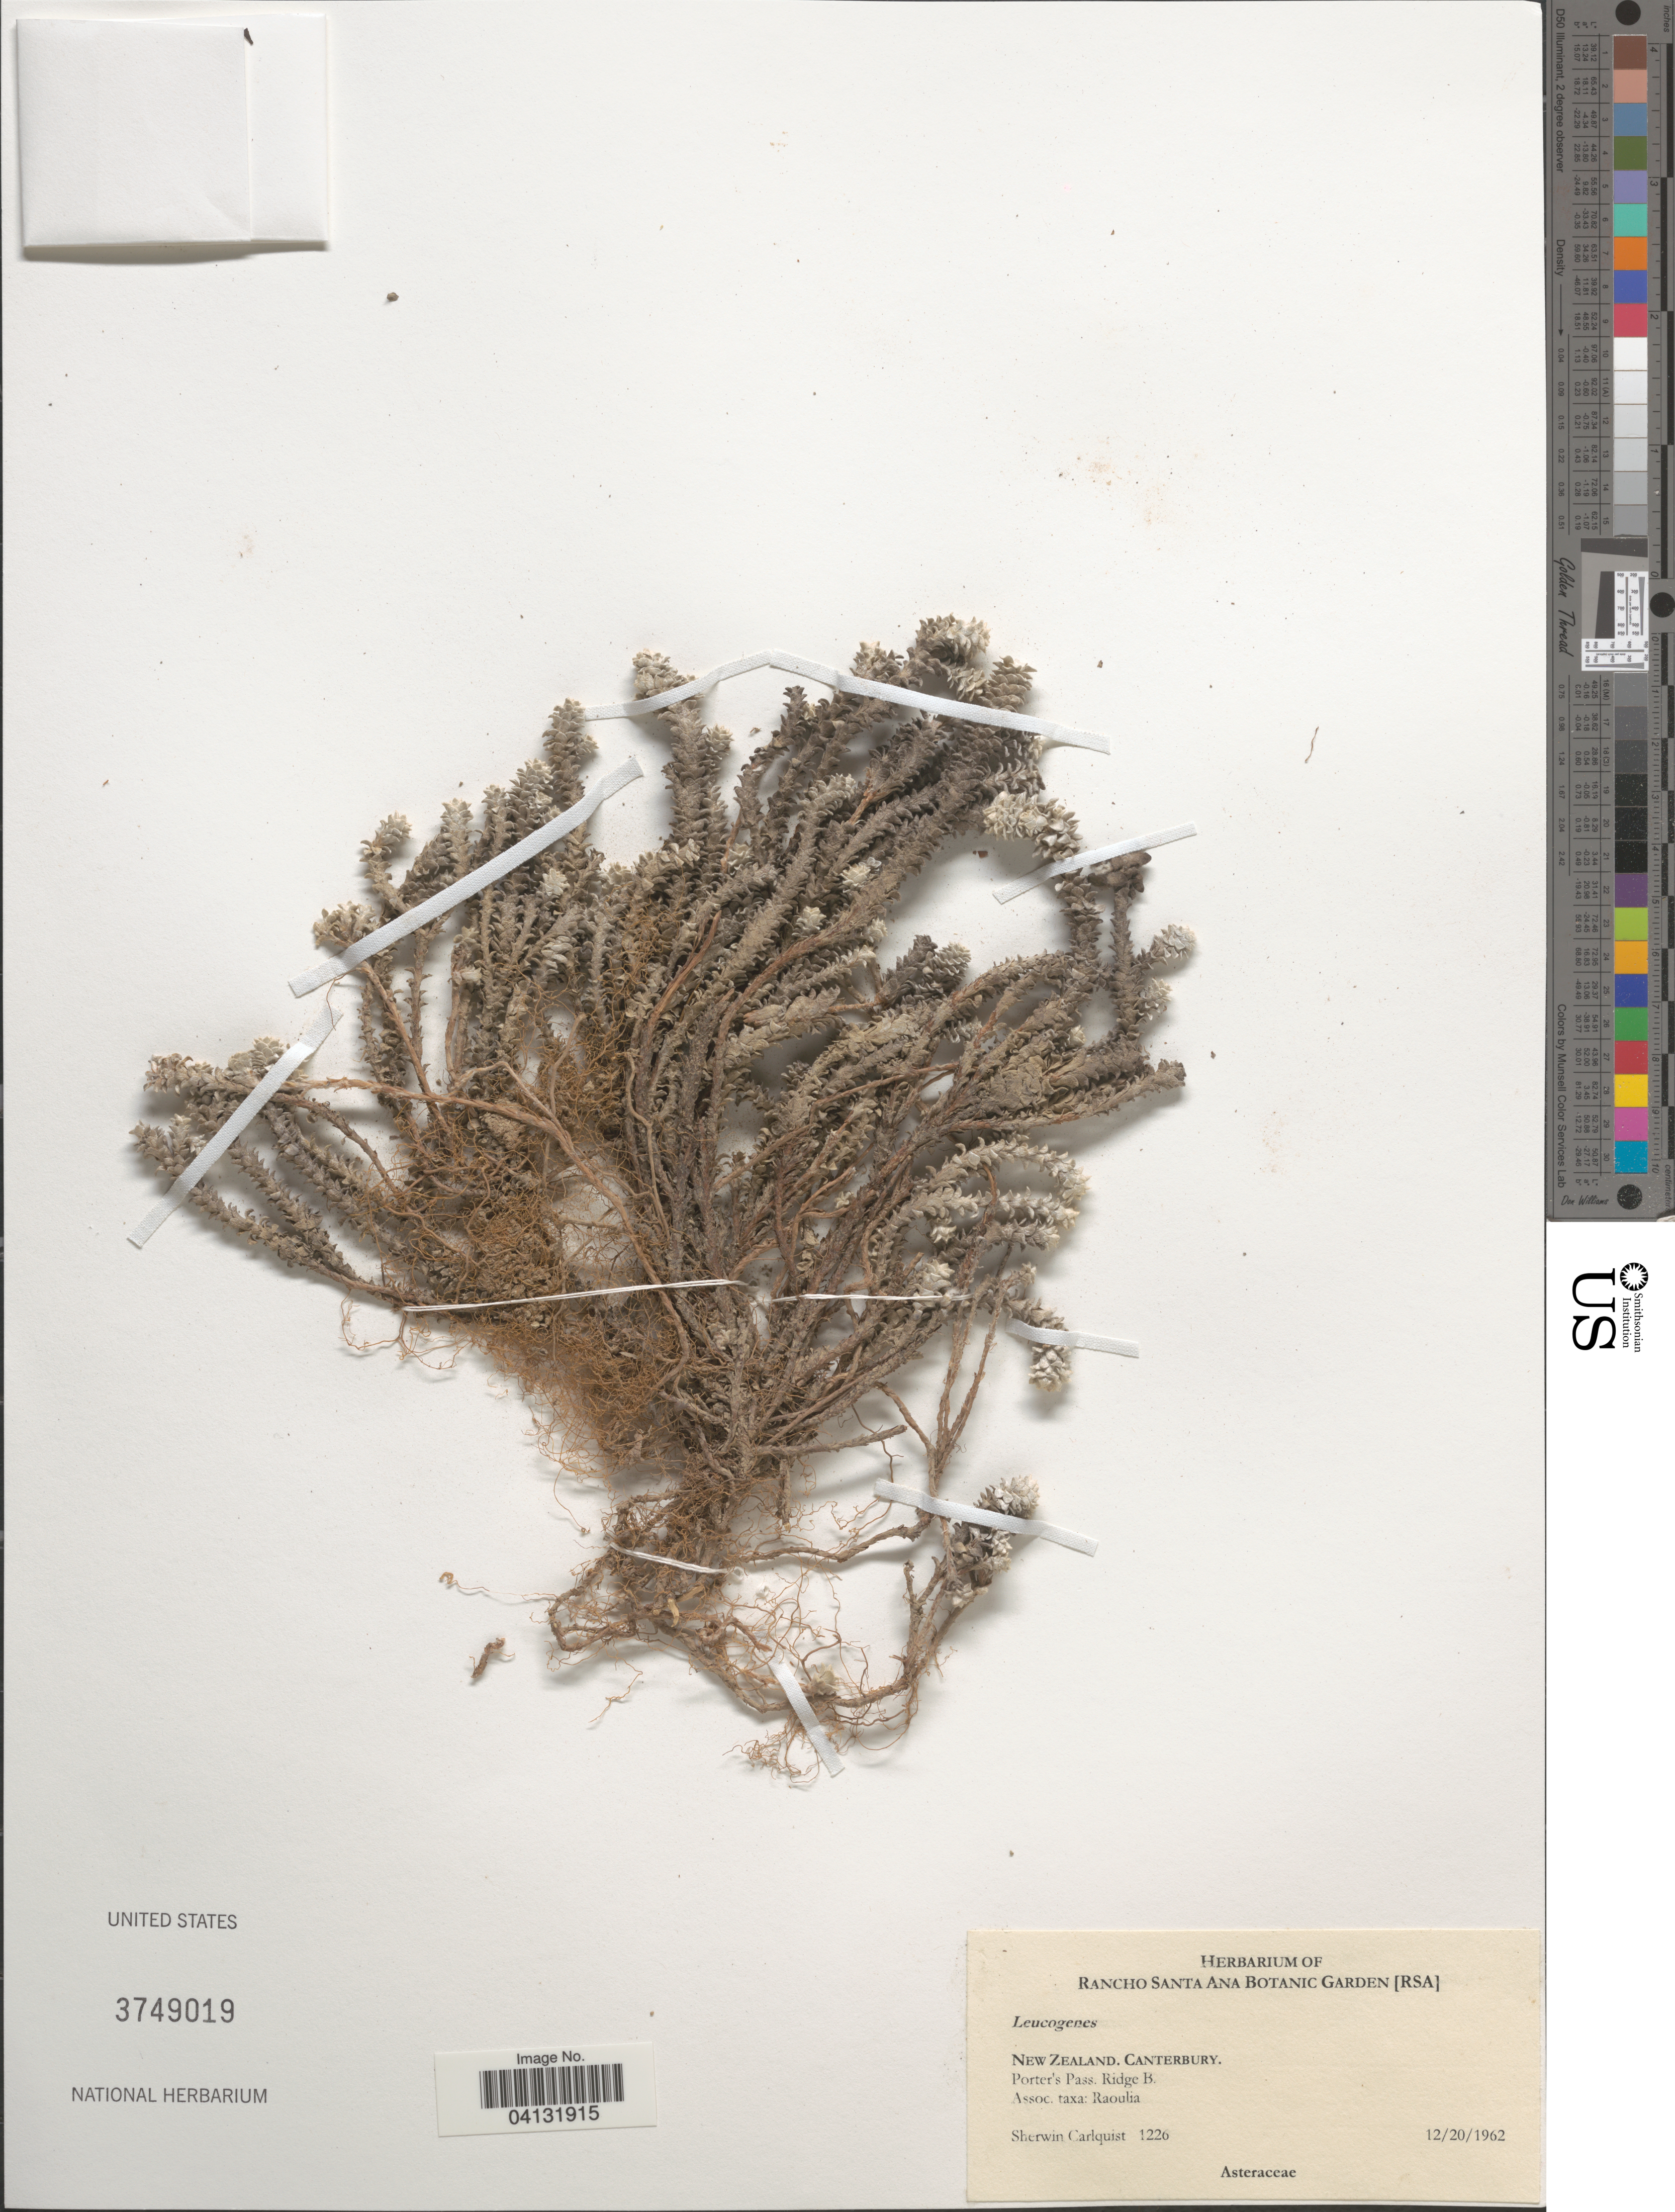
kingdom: Plantae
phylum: Tracheophyta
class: Magnoliopsida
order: Asterales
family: Asteraceae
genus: Leucogenes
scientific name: Leucogenes sp.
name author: Beauverd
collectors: S. Carlquist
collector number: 1226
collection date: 1962-12-20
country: New Zealand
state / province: Canterbury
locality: Porter's Pass. Ridge B.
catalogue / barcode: US 3749019